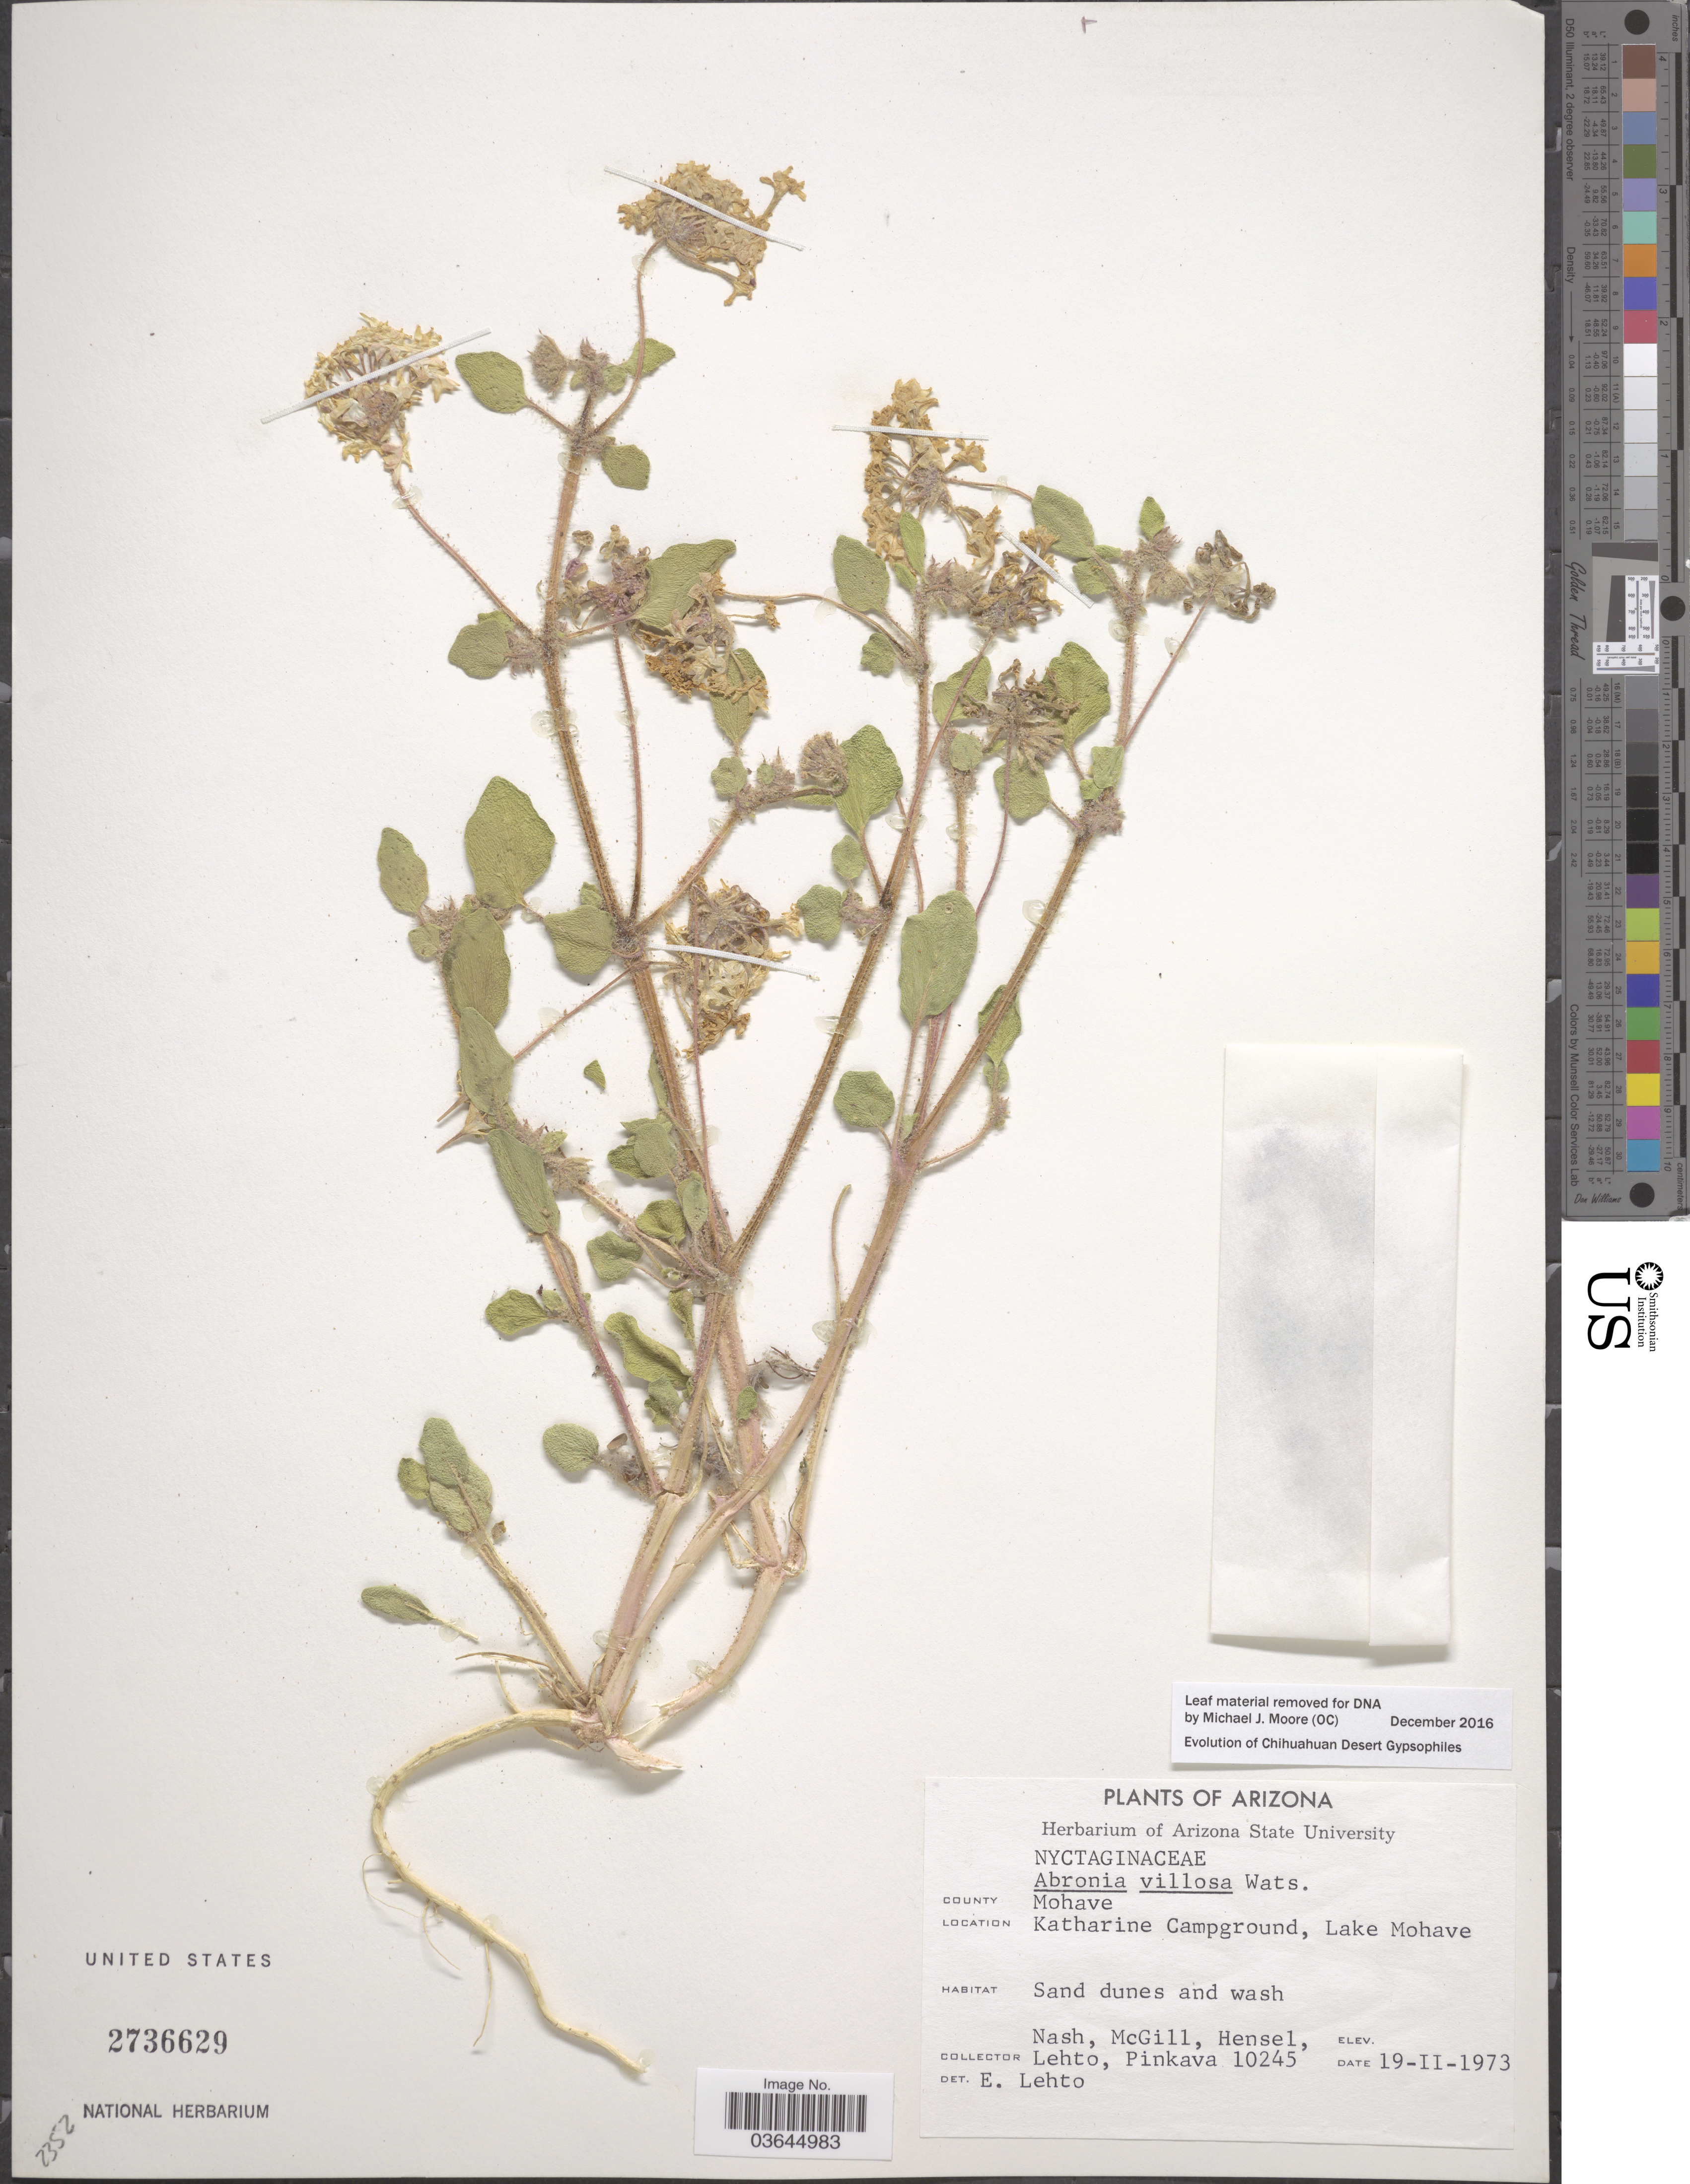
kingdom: Plantae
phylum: Tracheophyta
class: Magnoliopsida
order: Caryophyllales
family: Nyctaginaceae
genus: Abronia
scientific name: Abronia villosa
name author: S. Watson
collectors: -- Nash, -. McGill, -. Hensel, -. Lehto & -. Pinkava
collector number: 10245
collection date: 1973-02-19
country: United States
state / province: Arizona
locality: County Mohave. Katharine Campground, Lake Mohave.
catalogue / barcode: US 2736629